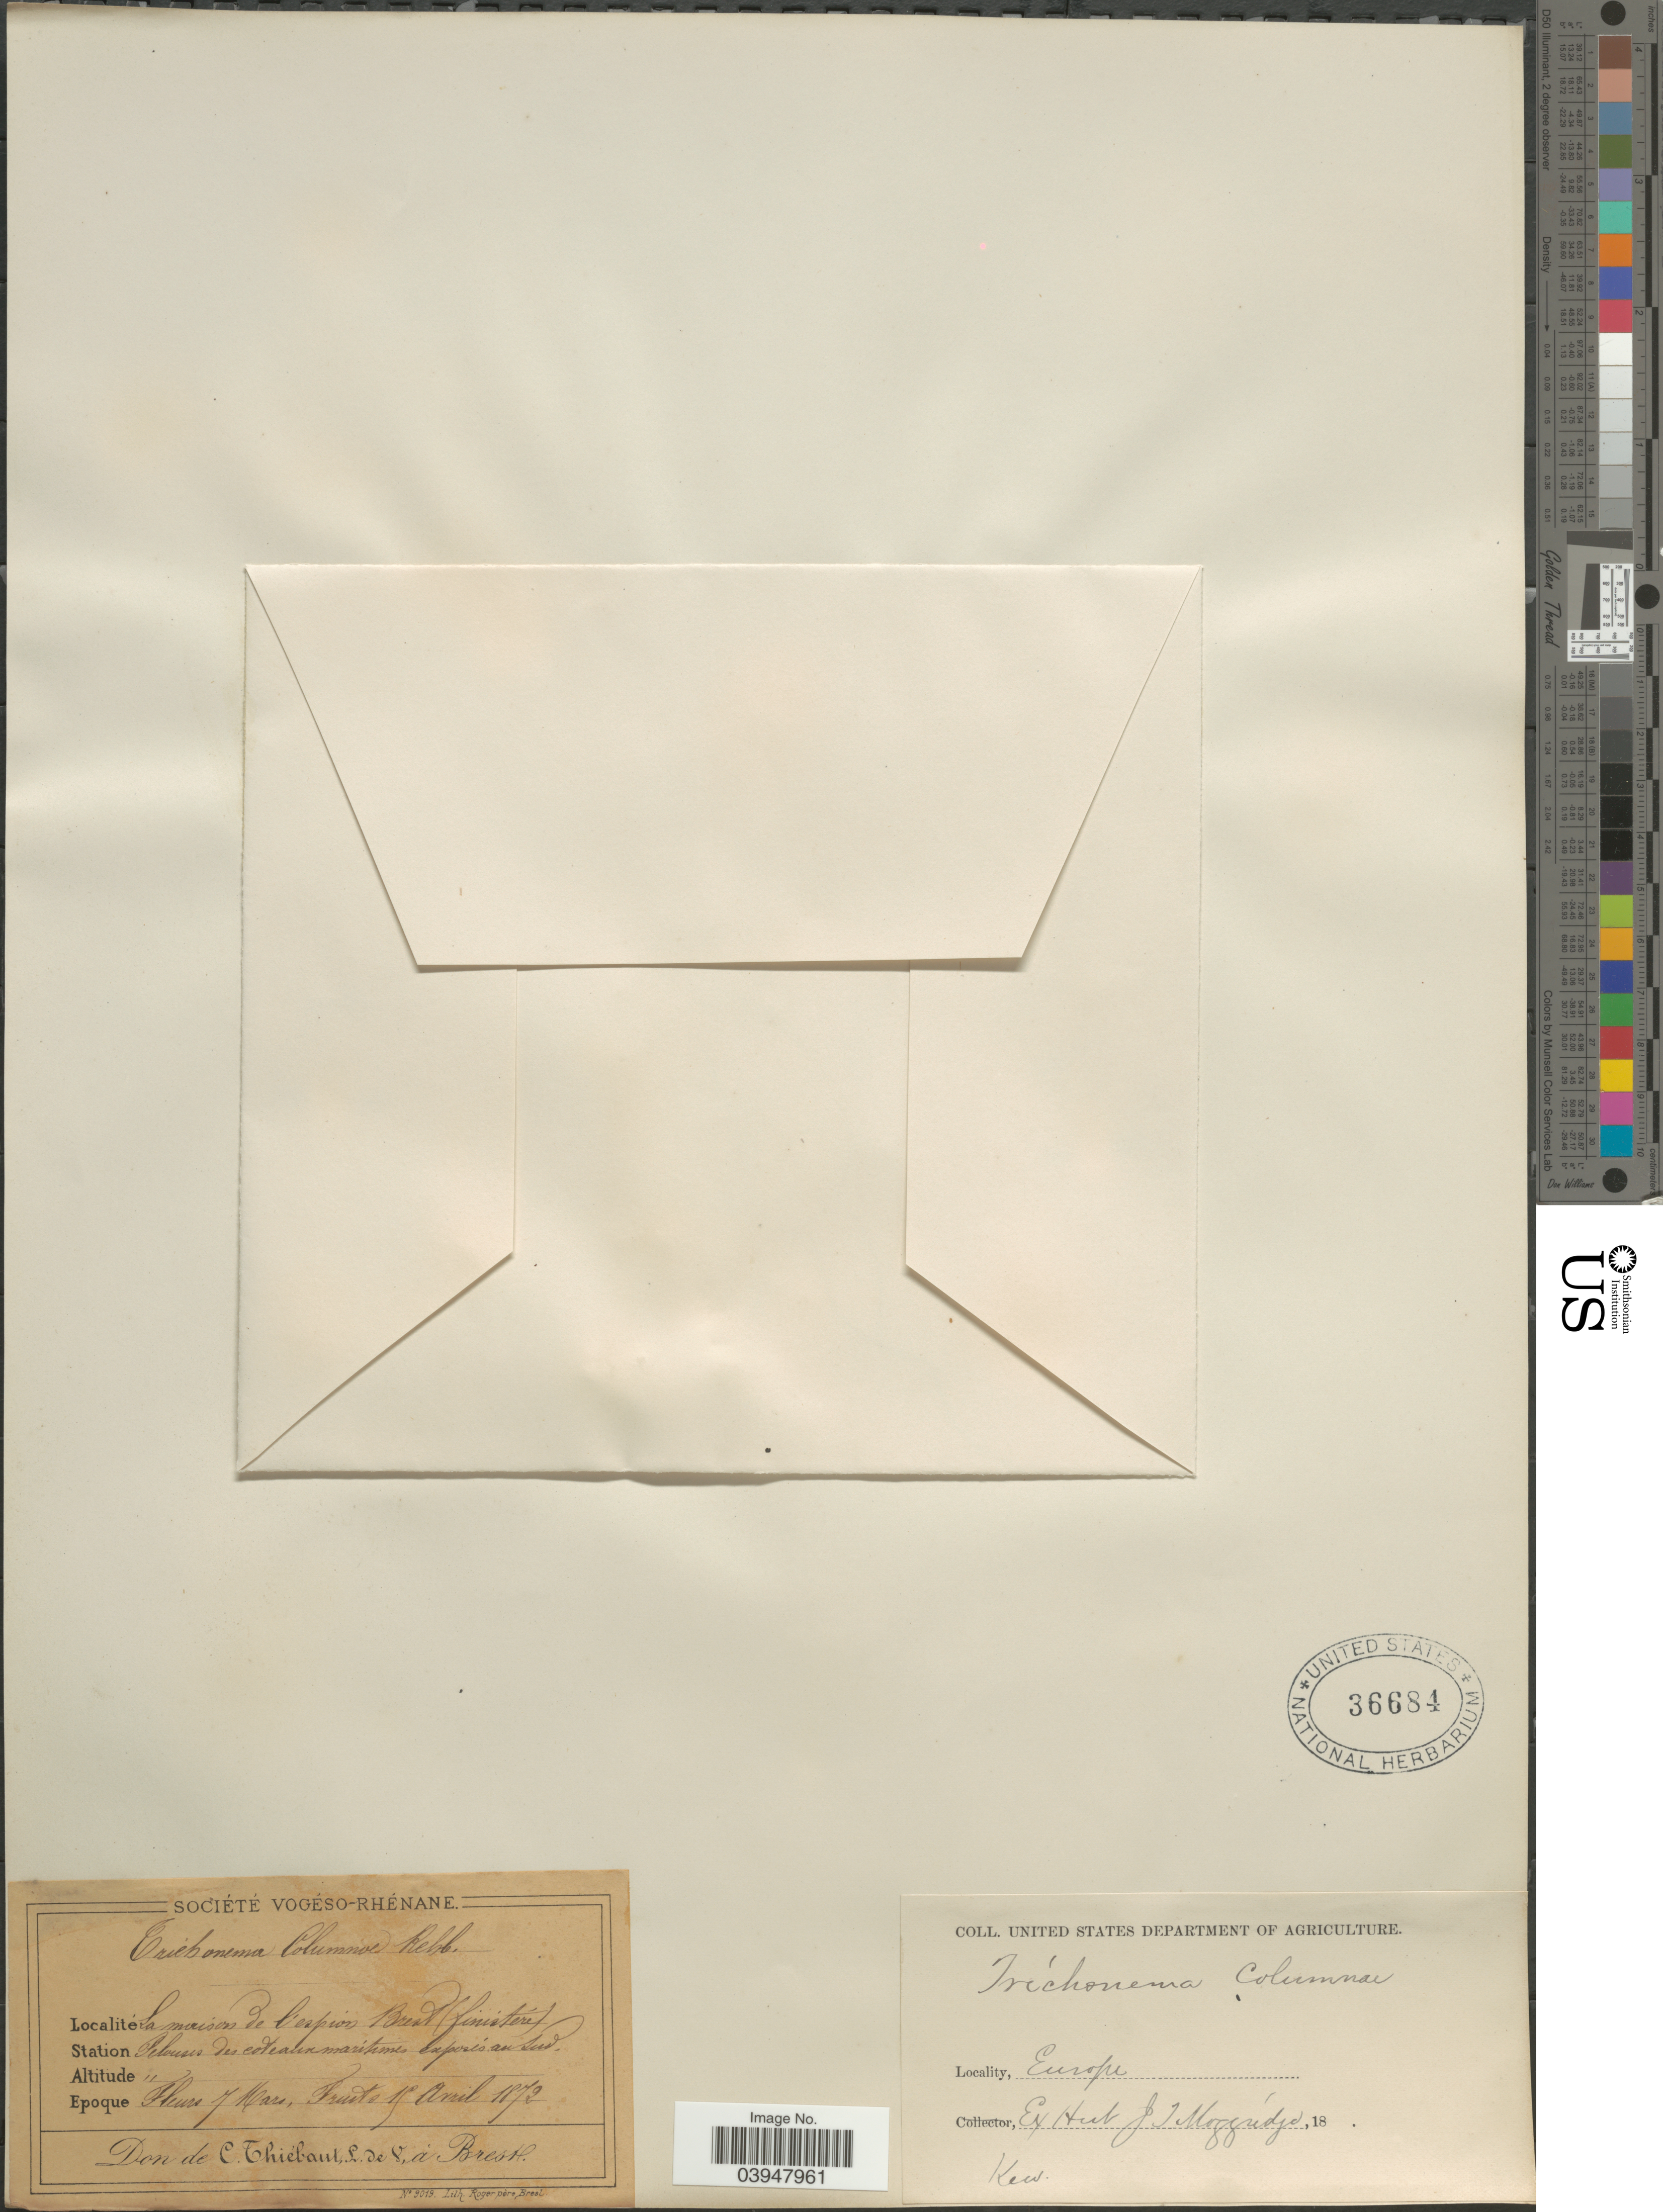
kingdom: Plantae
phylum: Tracheophyta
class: Liliopsida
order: Asparagales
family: Iridaceae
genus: Romulea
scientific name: Romulea columnae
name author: Sebast. & Mauri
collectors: C. Thiebaut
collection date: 1872-03-07/1872-04-15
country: France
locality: La moisos de l'espion Brest (finnisteré). Pelouses des coteaux maritimes exposés an Sud.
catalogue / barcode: US 36684